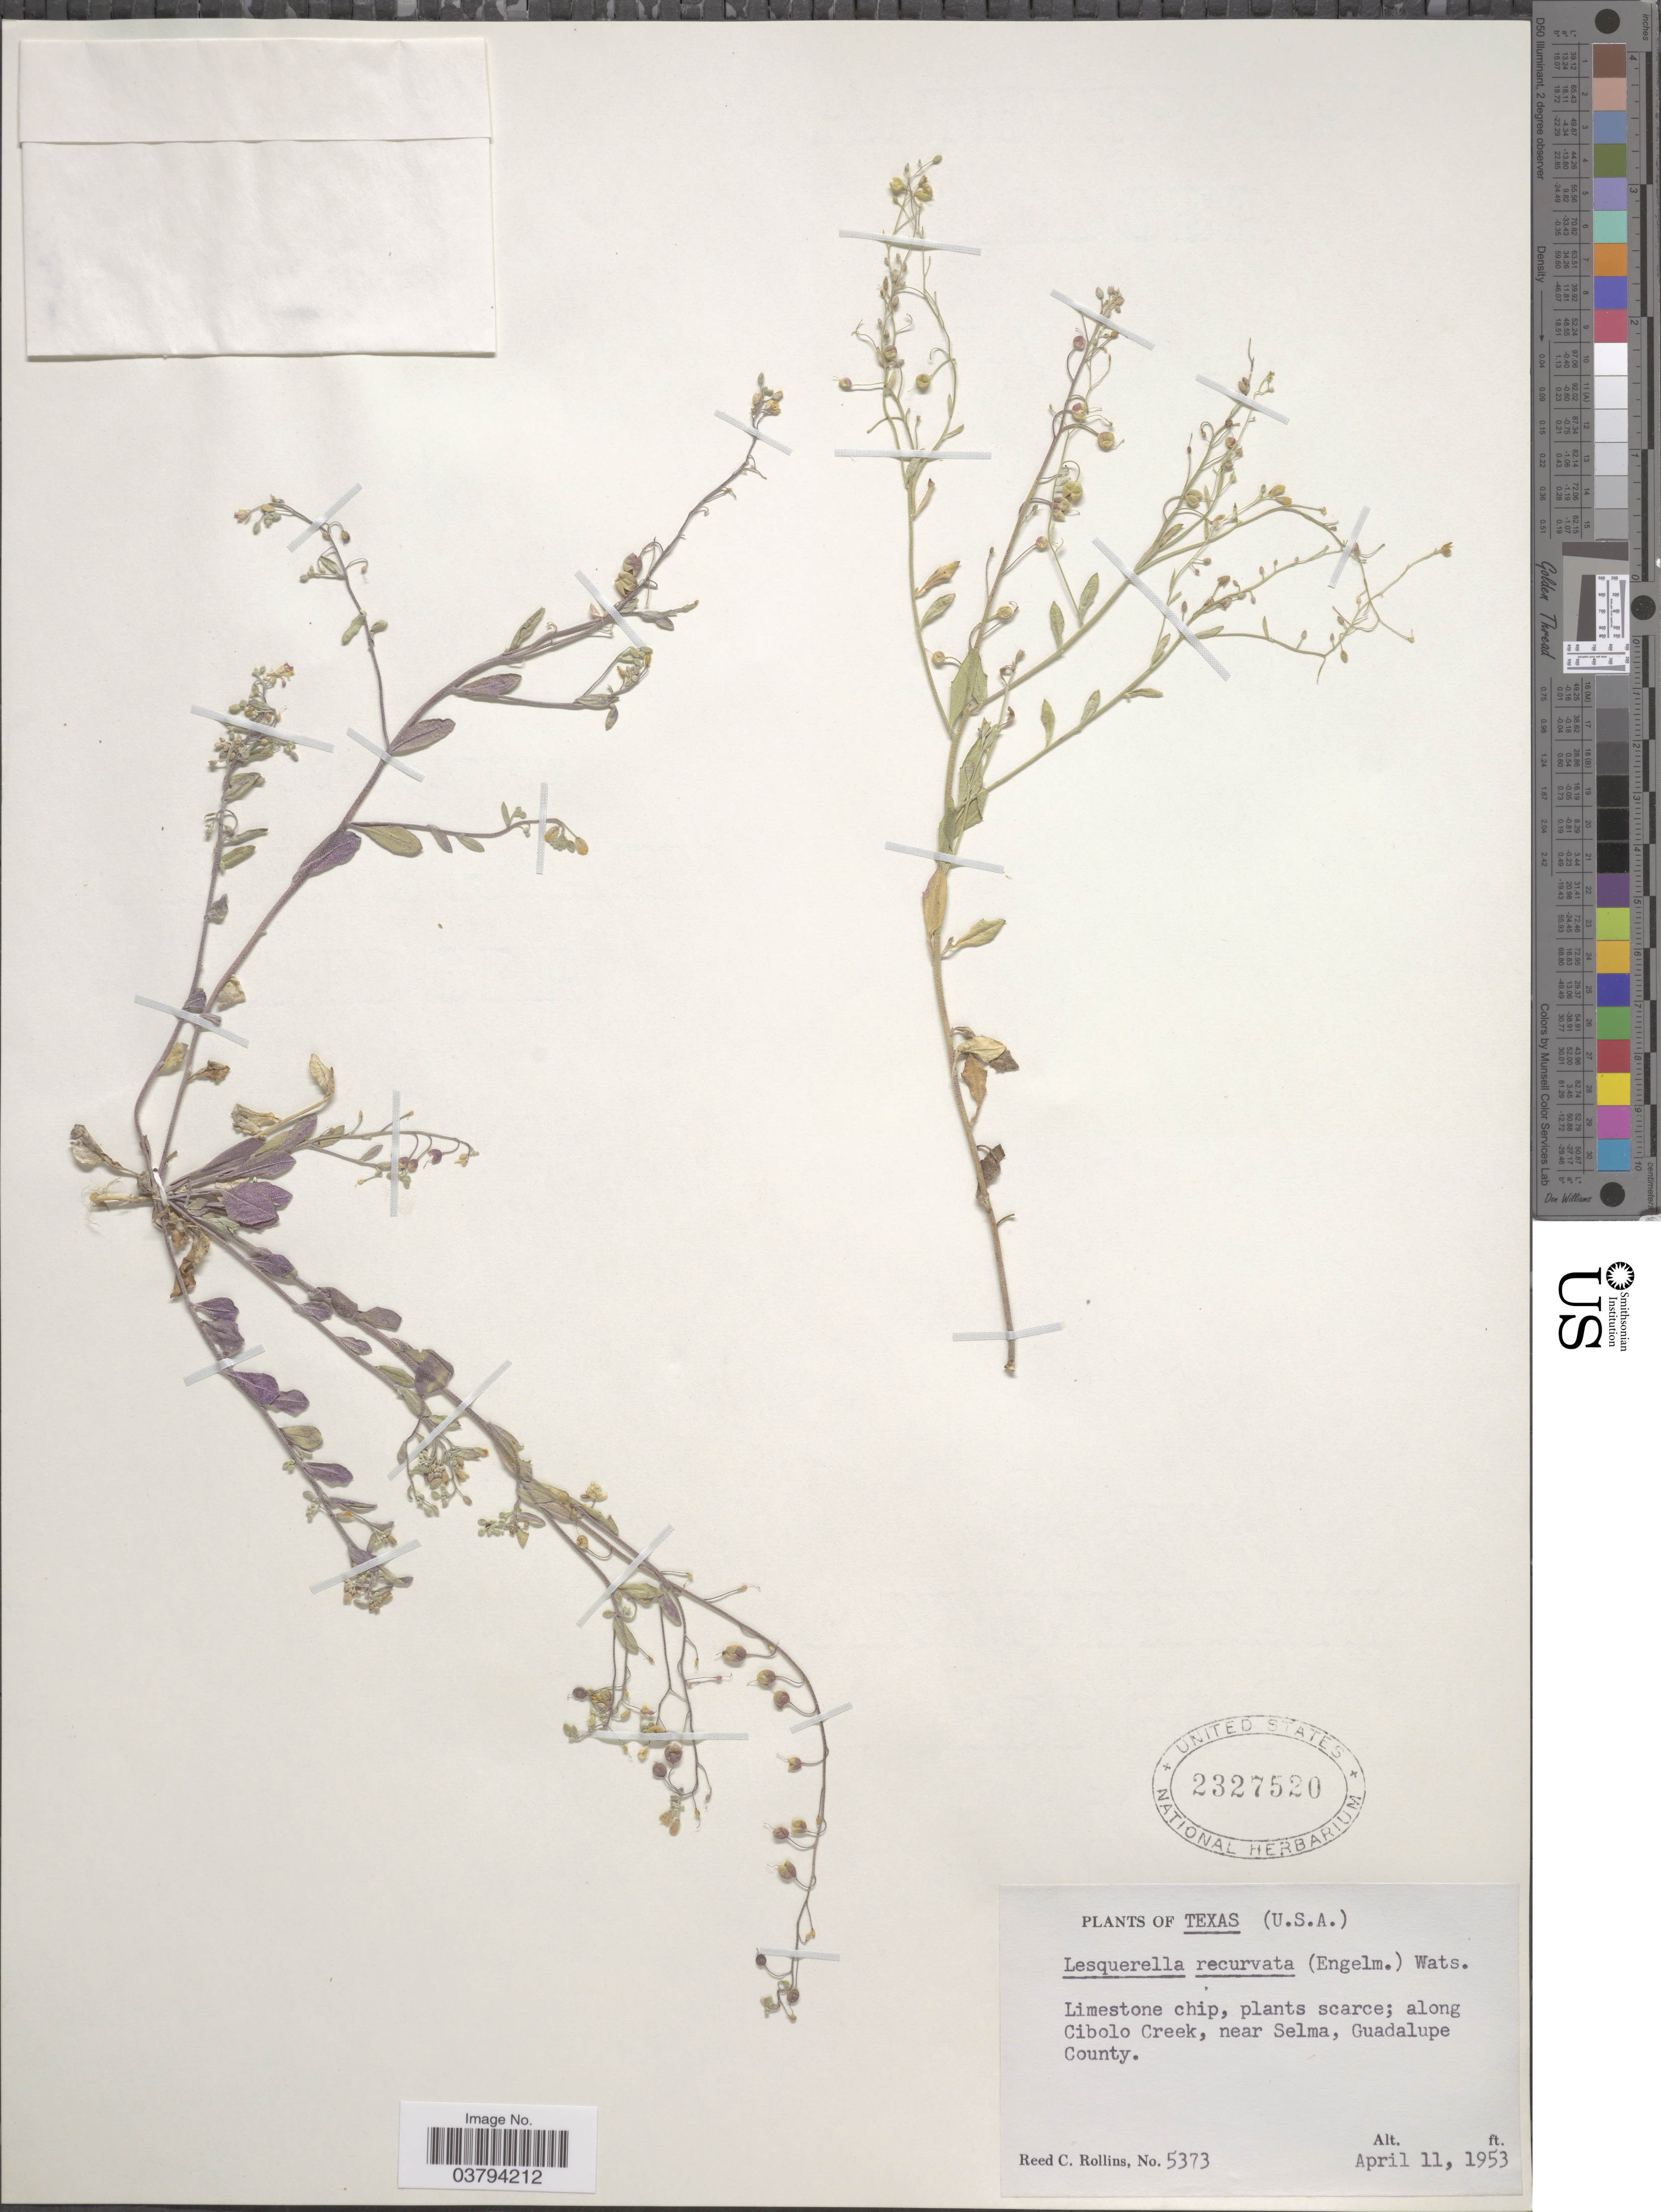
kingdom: Plantae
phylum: Tracheophyta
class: Magnoliopsida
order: Brassicales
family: Brassicaceae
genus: Lesquerella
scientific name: Lesquerella recurvata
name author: (Englem. ex A. Gray) S. Watson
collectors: R. C. Rollins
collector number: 5373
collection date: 1953-04-11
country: United States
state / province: Texas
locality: Along Cibolo Creek, near Selma, Guadalupe County.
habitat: limestone chip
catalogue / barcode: US 2327520